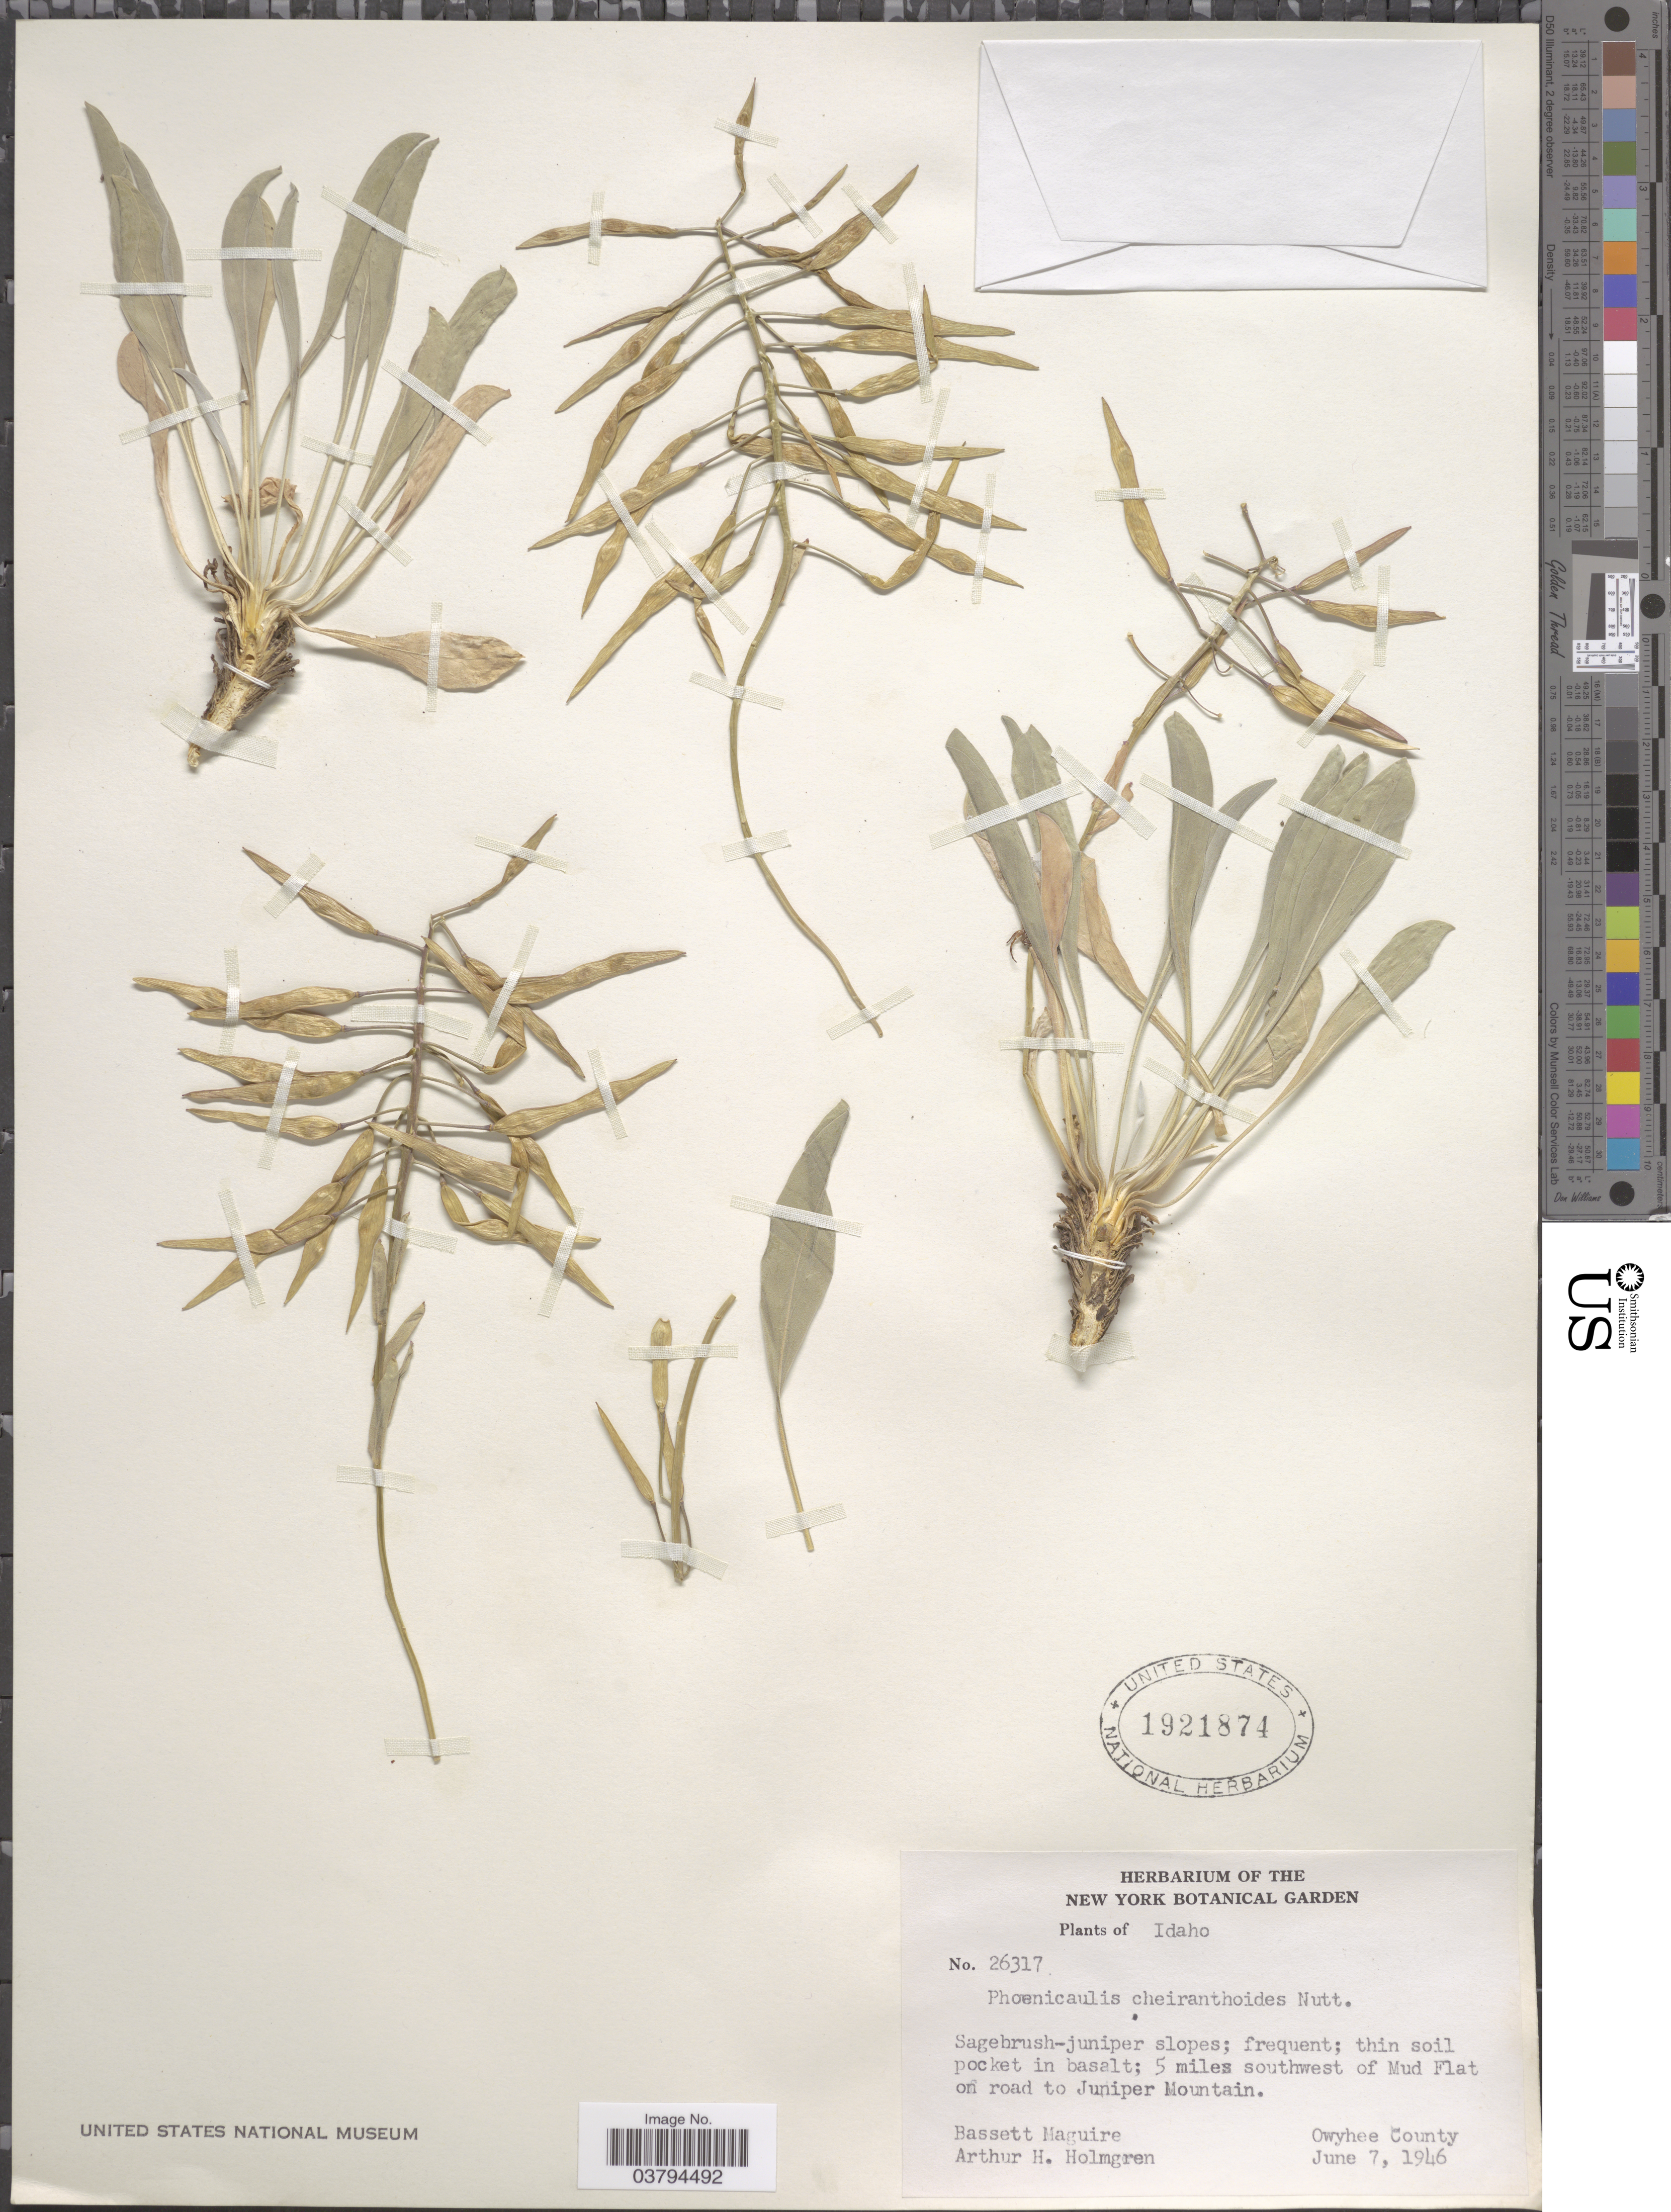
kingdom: Plantae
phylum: Tracheophyta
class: Magnoliopsida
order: Brassicales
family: Brassicaceae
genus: Phoenicaulis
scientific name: Phoenicaulis cheiranthoides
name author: Nutt.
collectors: B. Maguire & A. H. Holmgren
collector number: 26317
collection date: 1946-06-07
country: United States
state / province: Idaho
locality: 5 miles southwest of Mud Flat on road to Juniper Mountain. Owyhee County.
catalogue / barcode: US 1921874